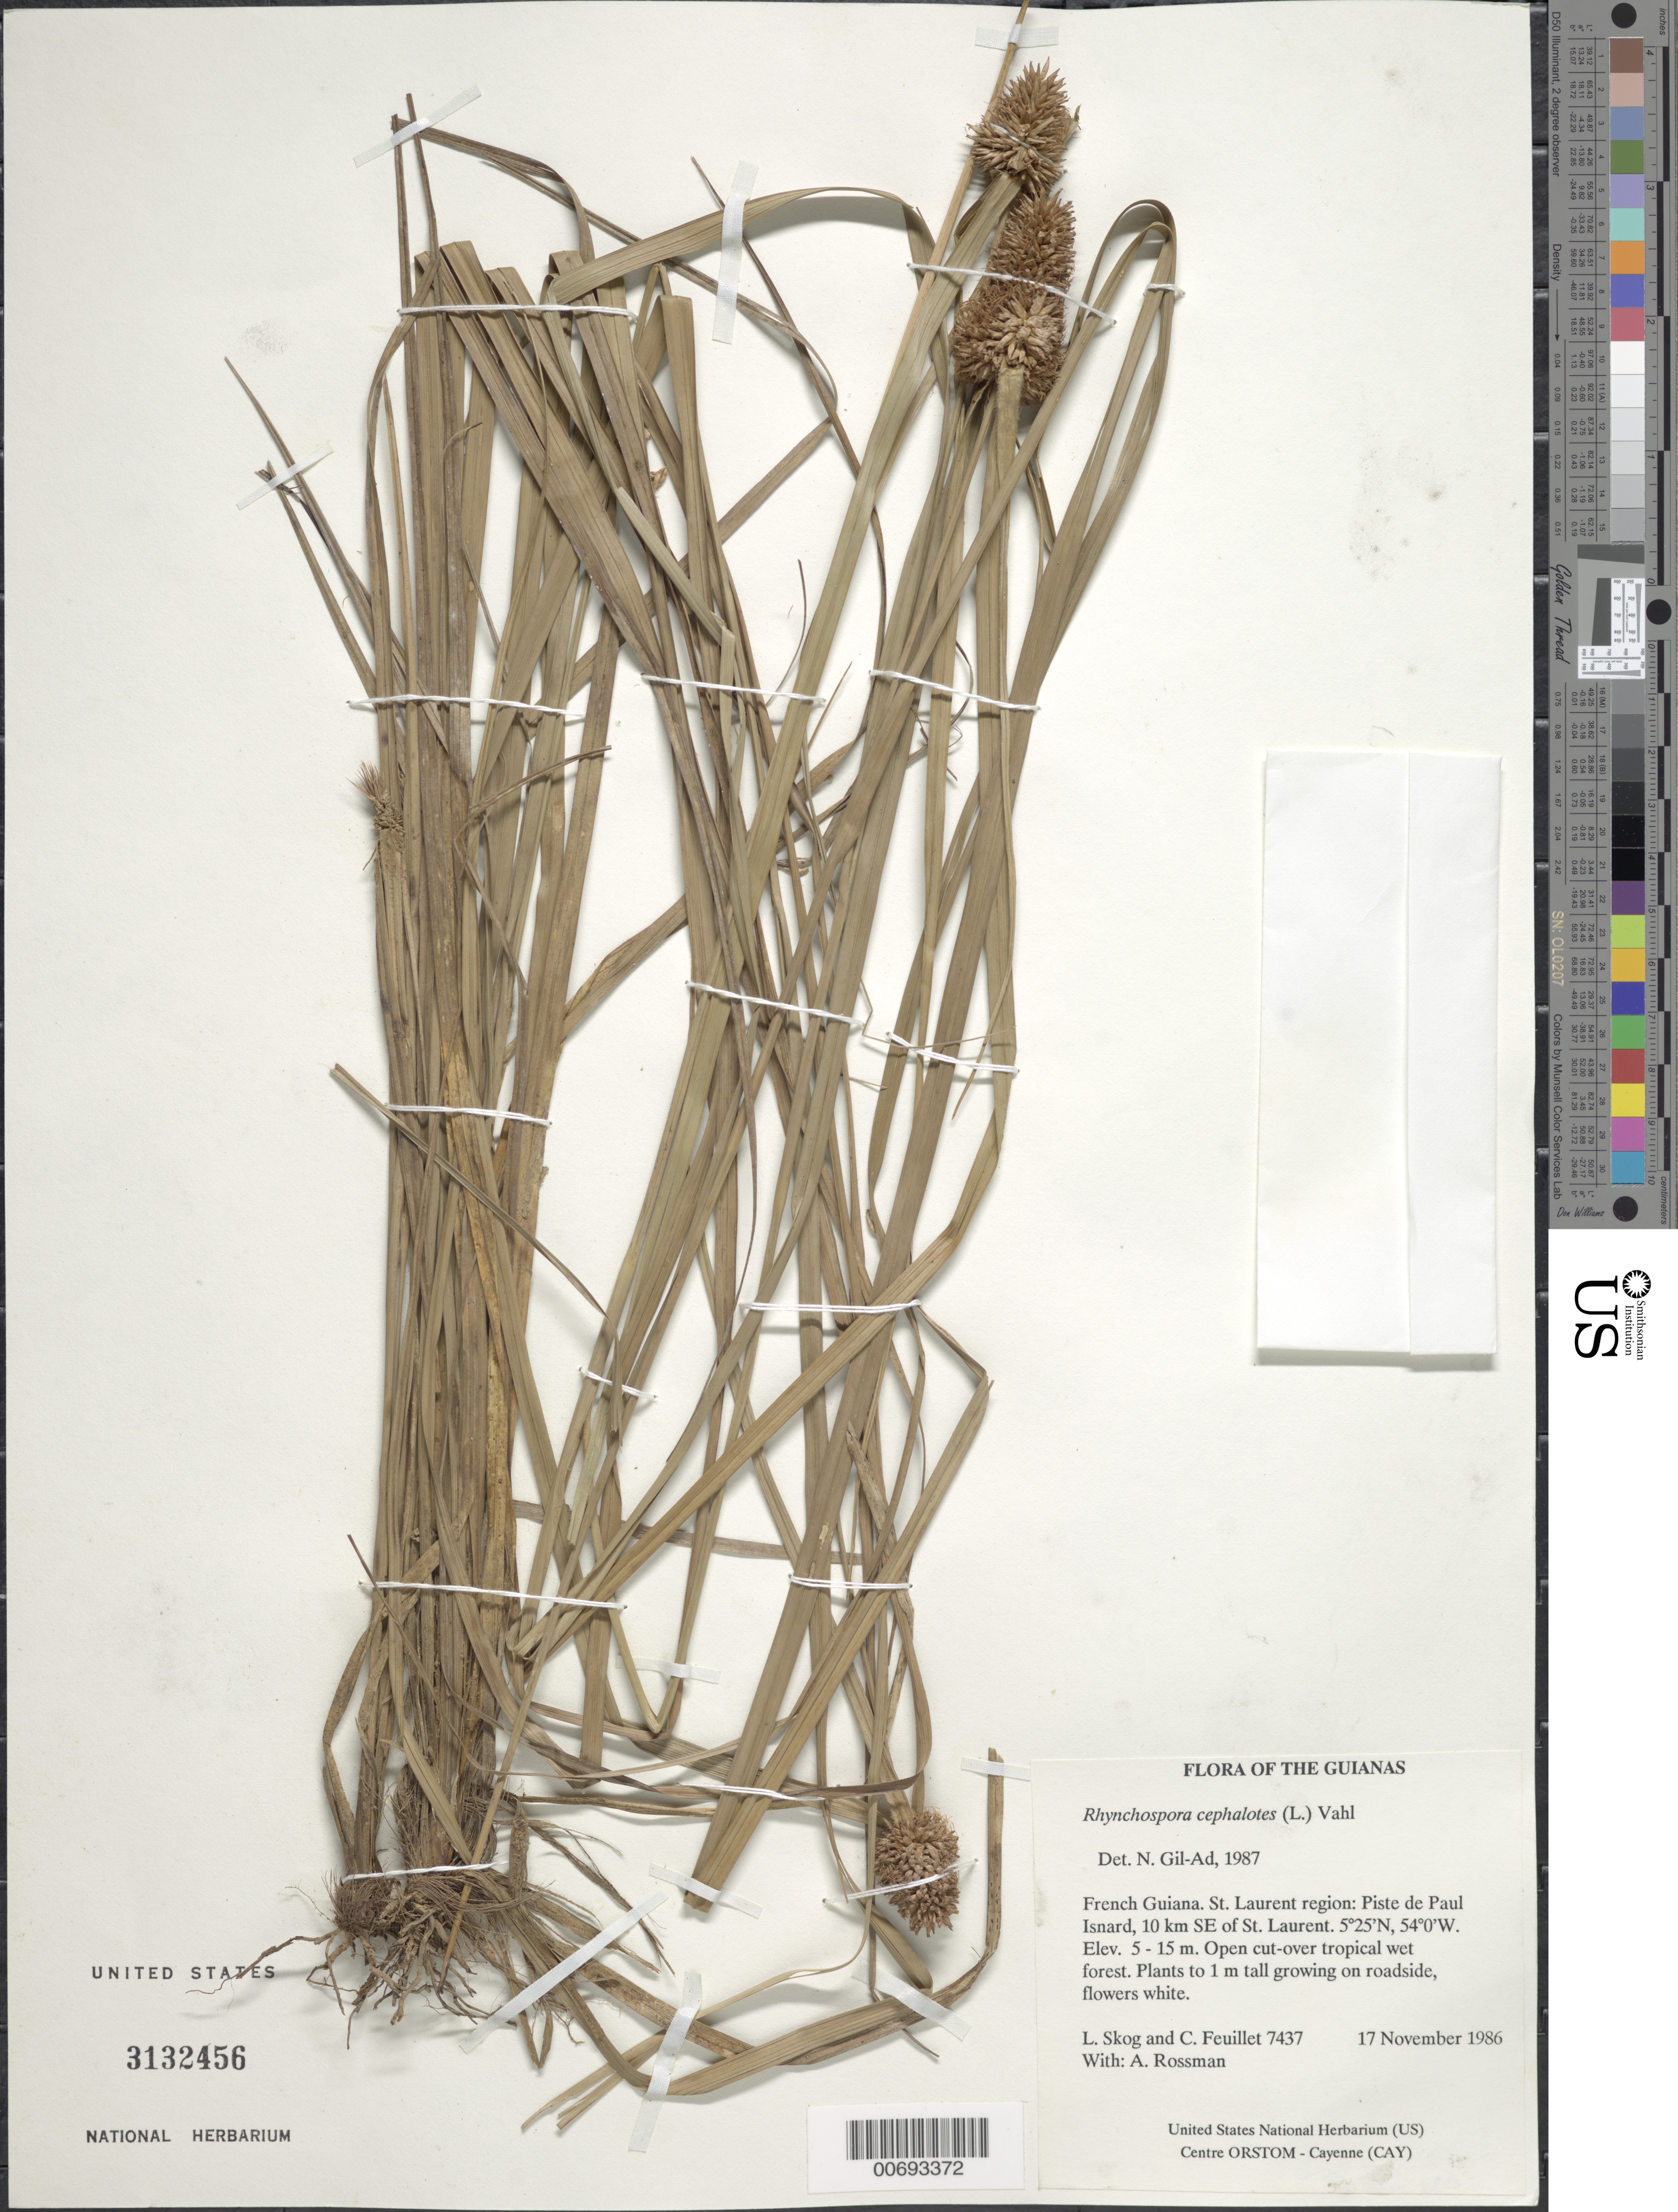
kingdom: Plantae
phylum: Tracheophyta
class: Liliopsida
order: Poales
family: Cyperaceae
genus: Rhynchospora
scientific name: Rhynchospora cephalotes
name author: (L.) Vahl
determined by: Gil-Ad, N. L.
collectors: L. E. Skog, C. Feuillet & A. Rossman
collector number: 7437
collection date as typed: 17 November 1986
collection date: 1986-11-17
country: French Guiana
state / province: Saint-Laurent-du-Maroni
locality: Piste de Paul Isnard, 10 km SE of St. Laurent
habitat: Open cut-over tropical wet forest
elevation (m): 5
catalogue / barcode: US 3132456